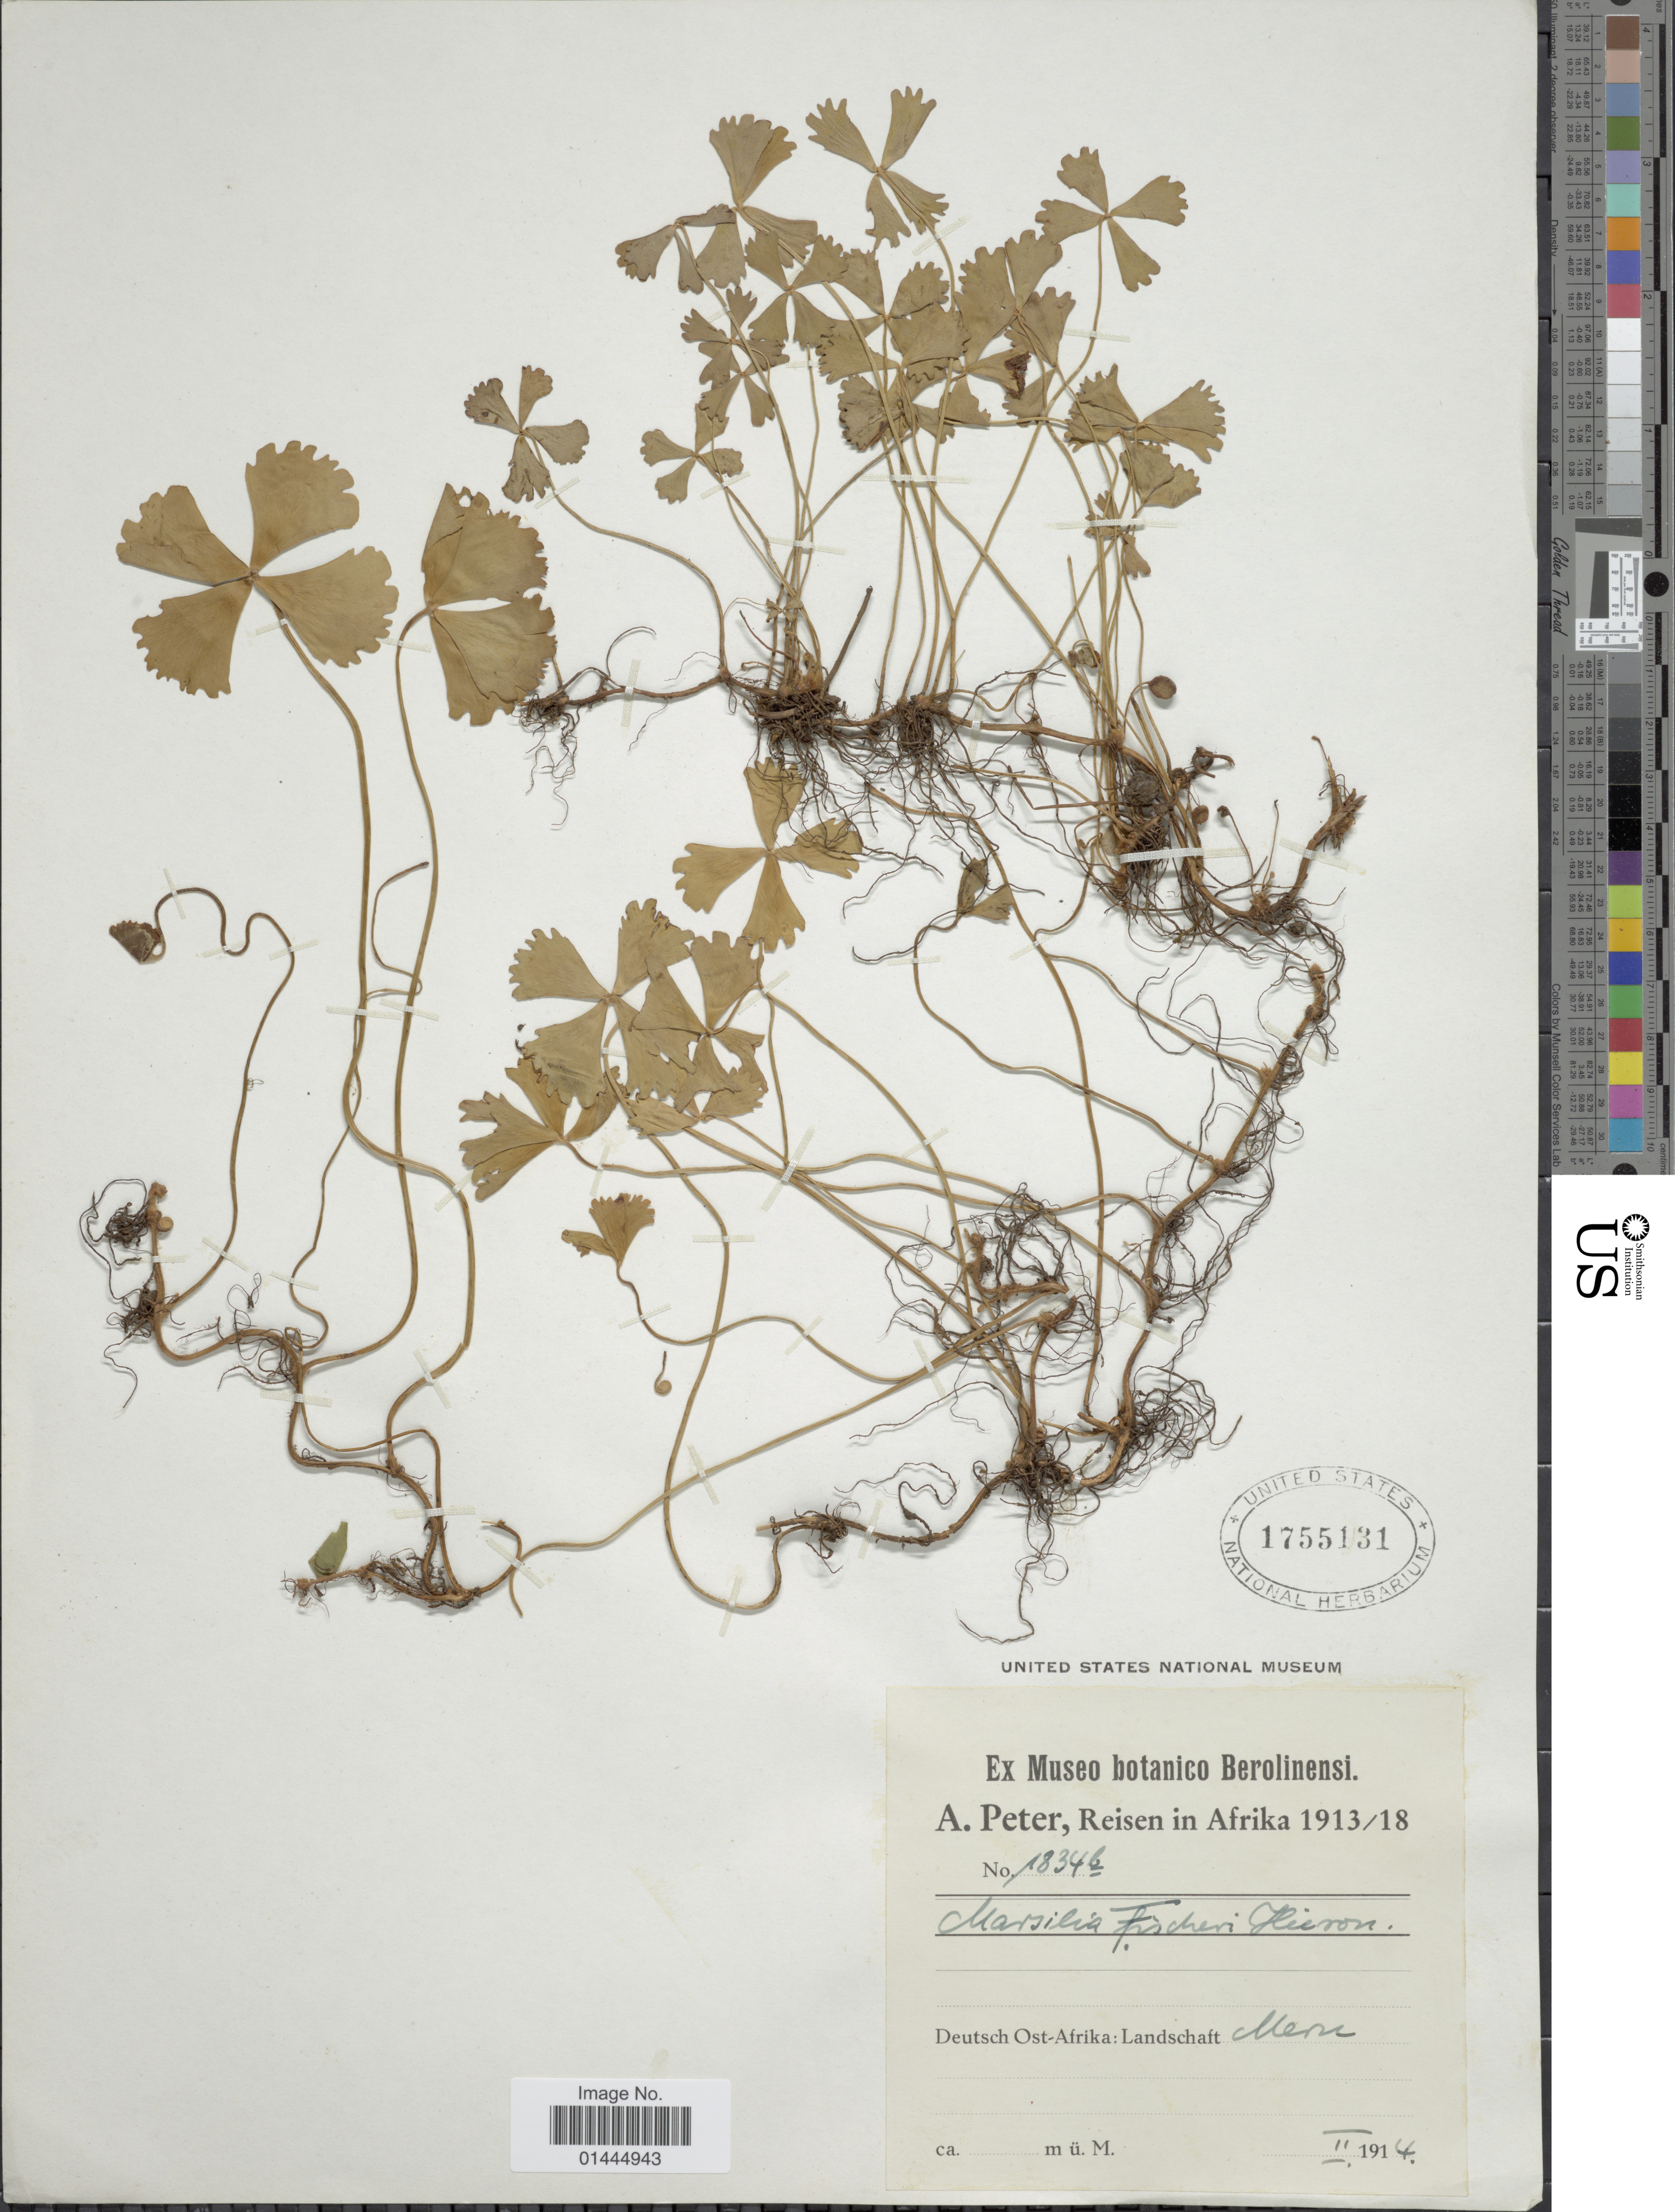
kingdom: Plantae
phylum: Tracheophyta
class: Polypodiopsida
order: Salviniales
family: Marsileaceae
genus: Marsilea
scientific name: Marsilea fischeri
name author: Hieron.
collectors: A. Peter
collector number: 1834b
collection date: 1914-02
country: Kenya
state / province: Meru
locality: Deutsch Ost-Afrika: Lanschaft.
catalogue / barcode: US 1755131